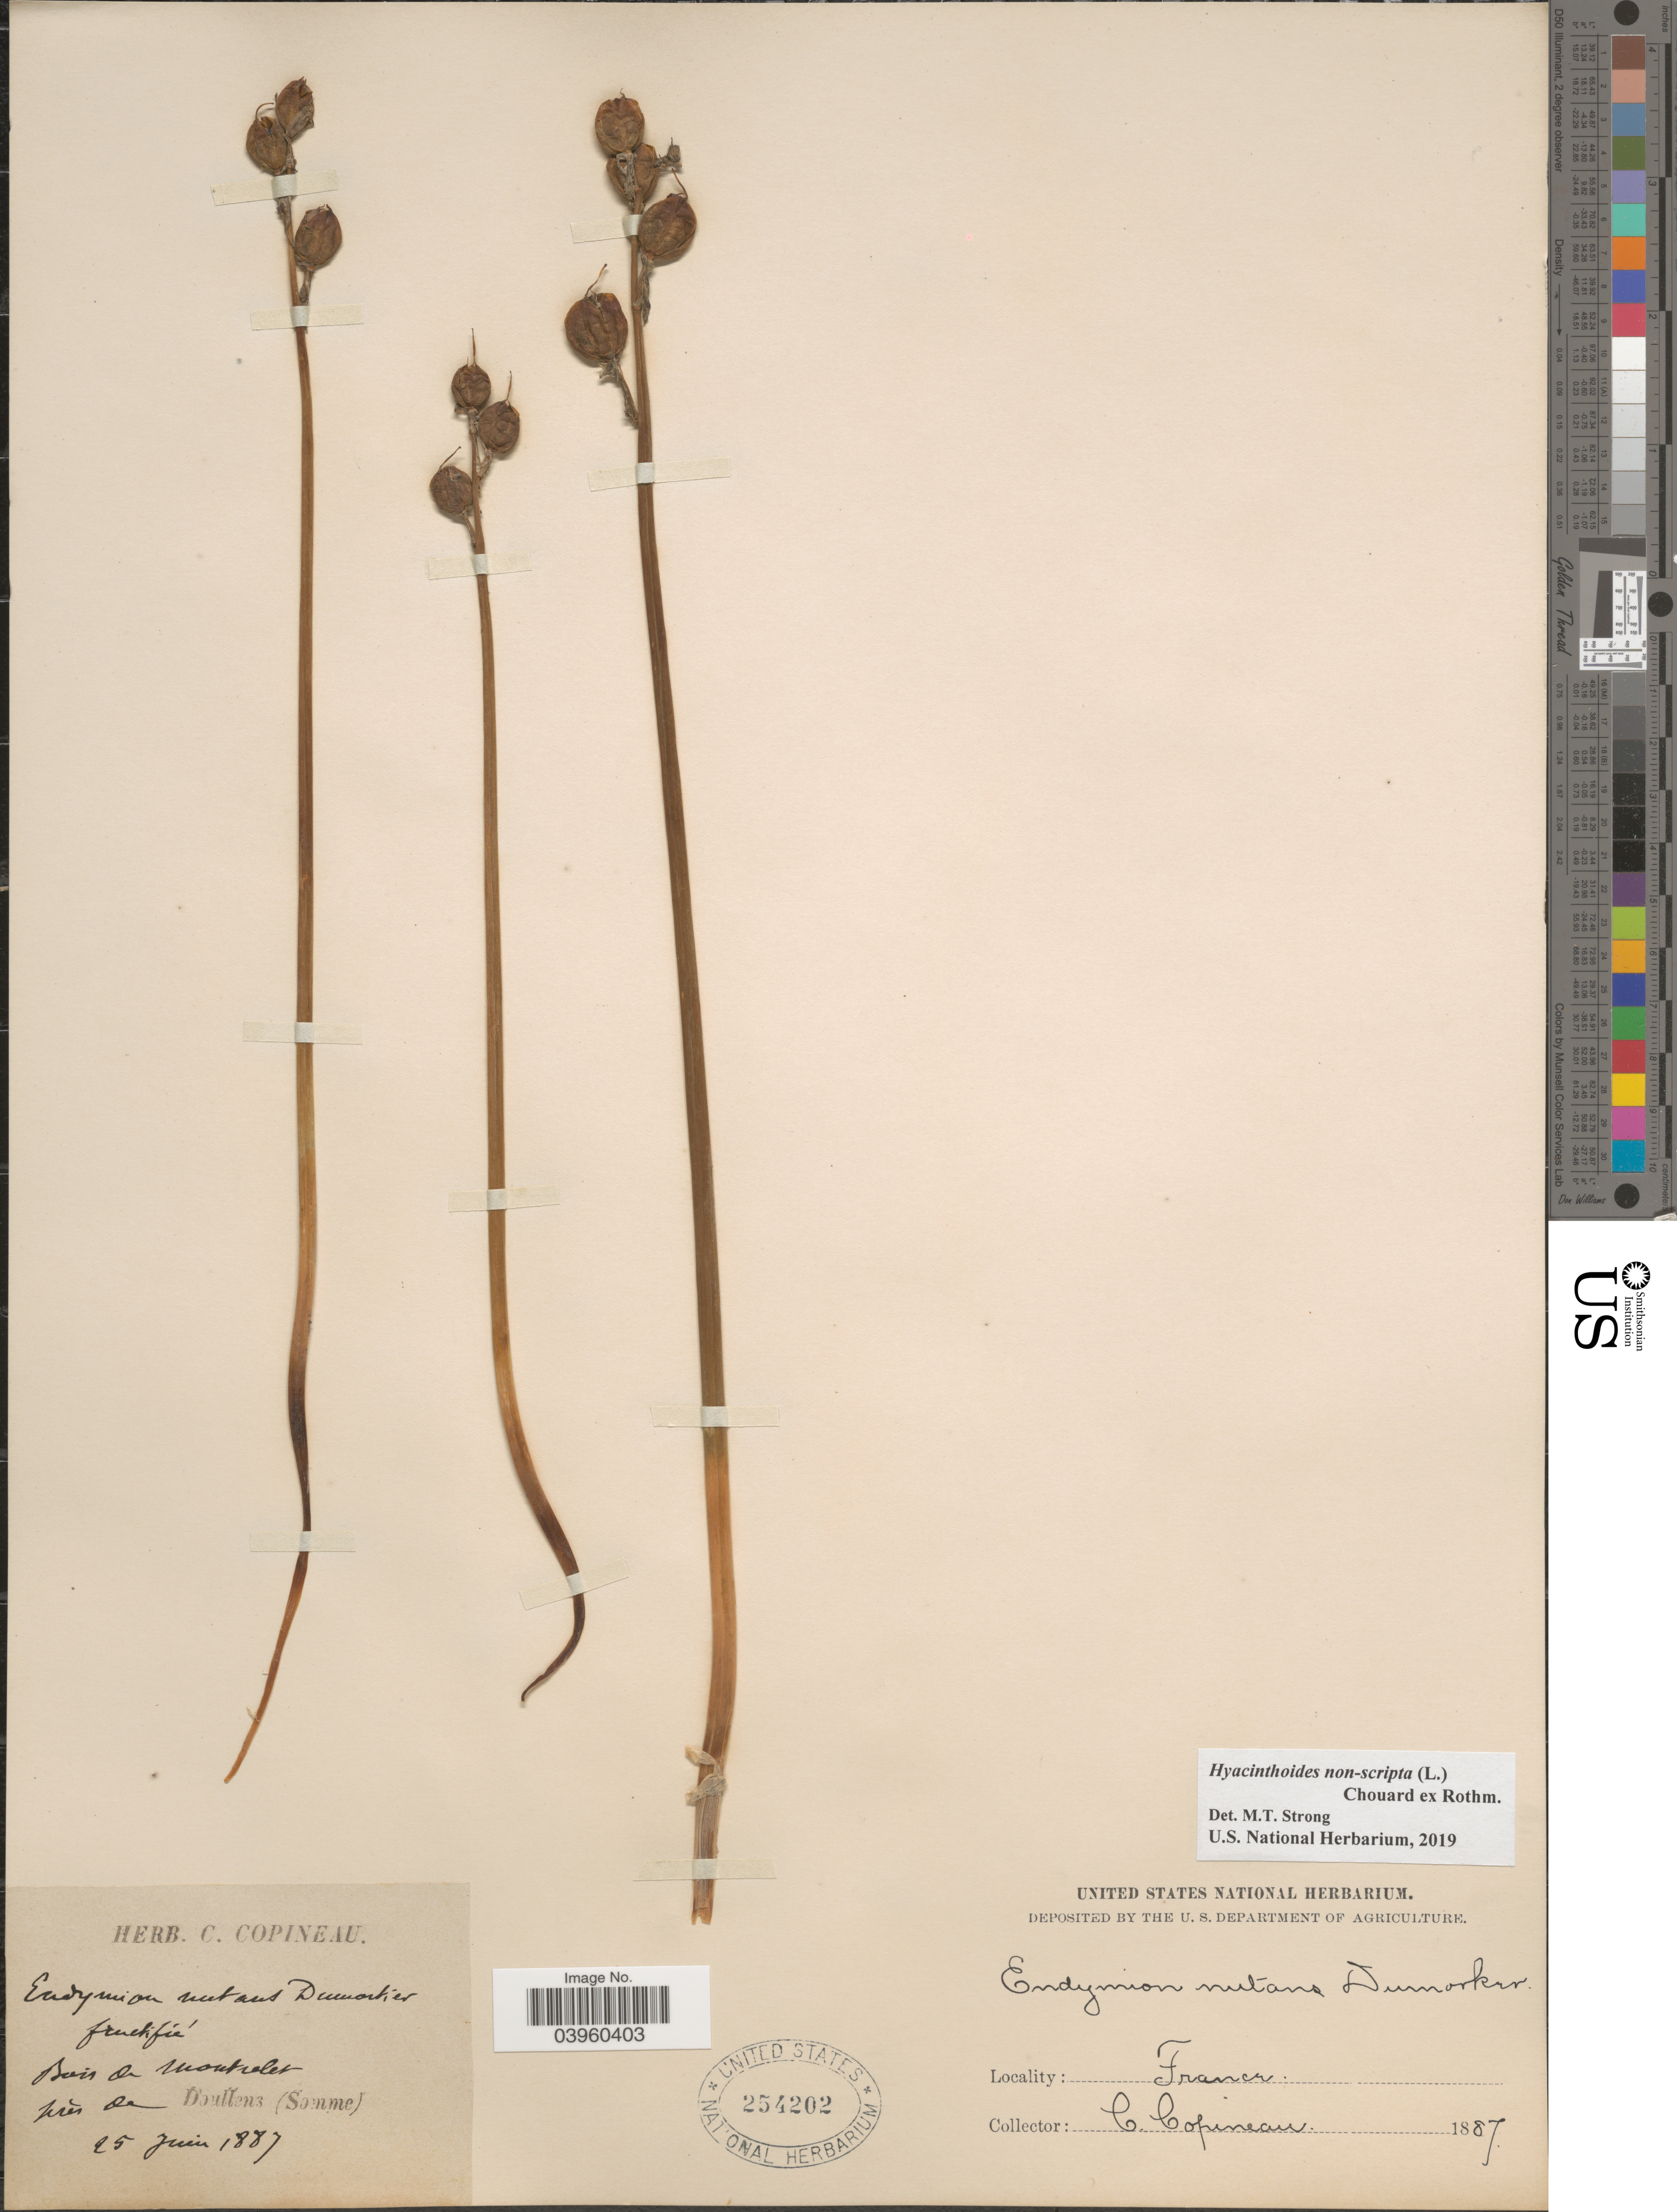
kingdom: Plantae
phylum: Tracheophyta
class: Liliopsida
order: Asparagales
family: Asparagaceae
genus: Hyacinthoides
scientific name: Hyacinthoides non-scripta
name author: (L.) Chouard ex Rothm.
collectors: C. Copineau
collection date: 1887-06-25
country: France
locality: Bois de Montrelet près de Doullens (Somme).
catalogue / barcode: US 254202